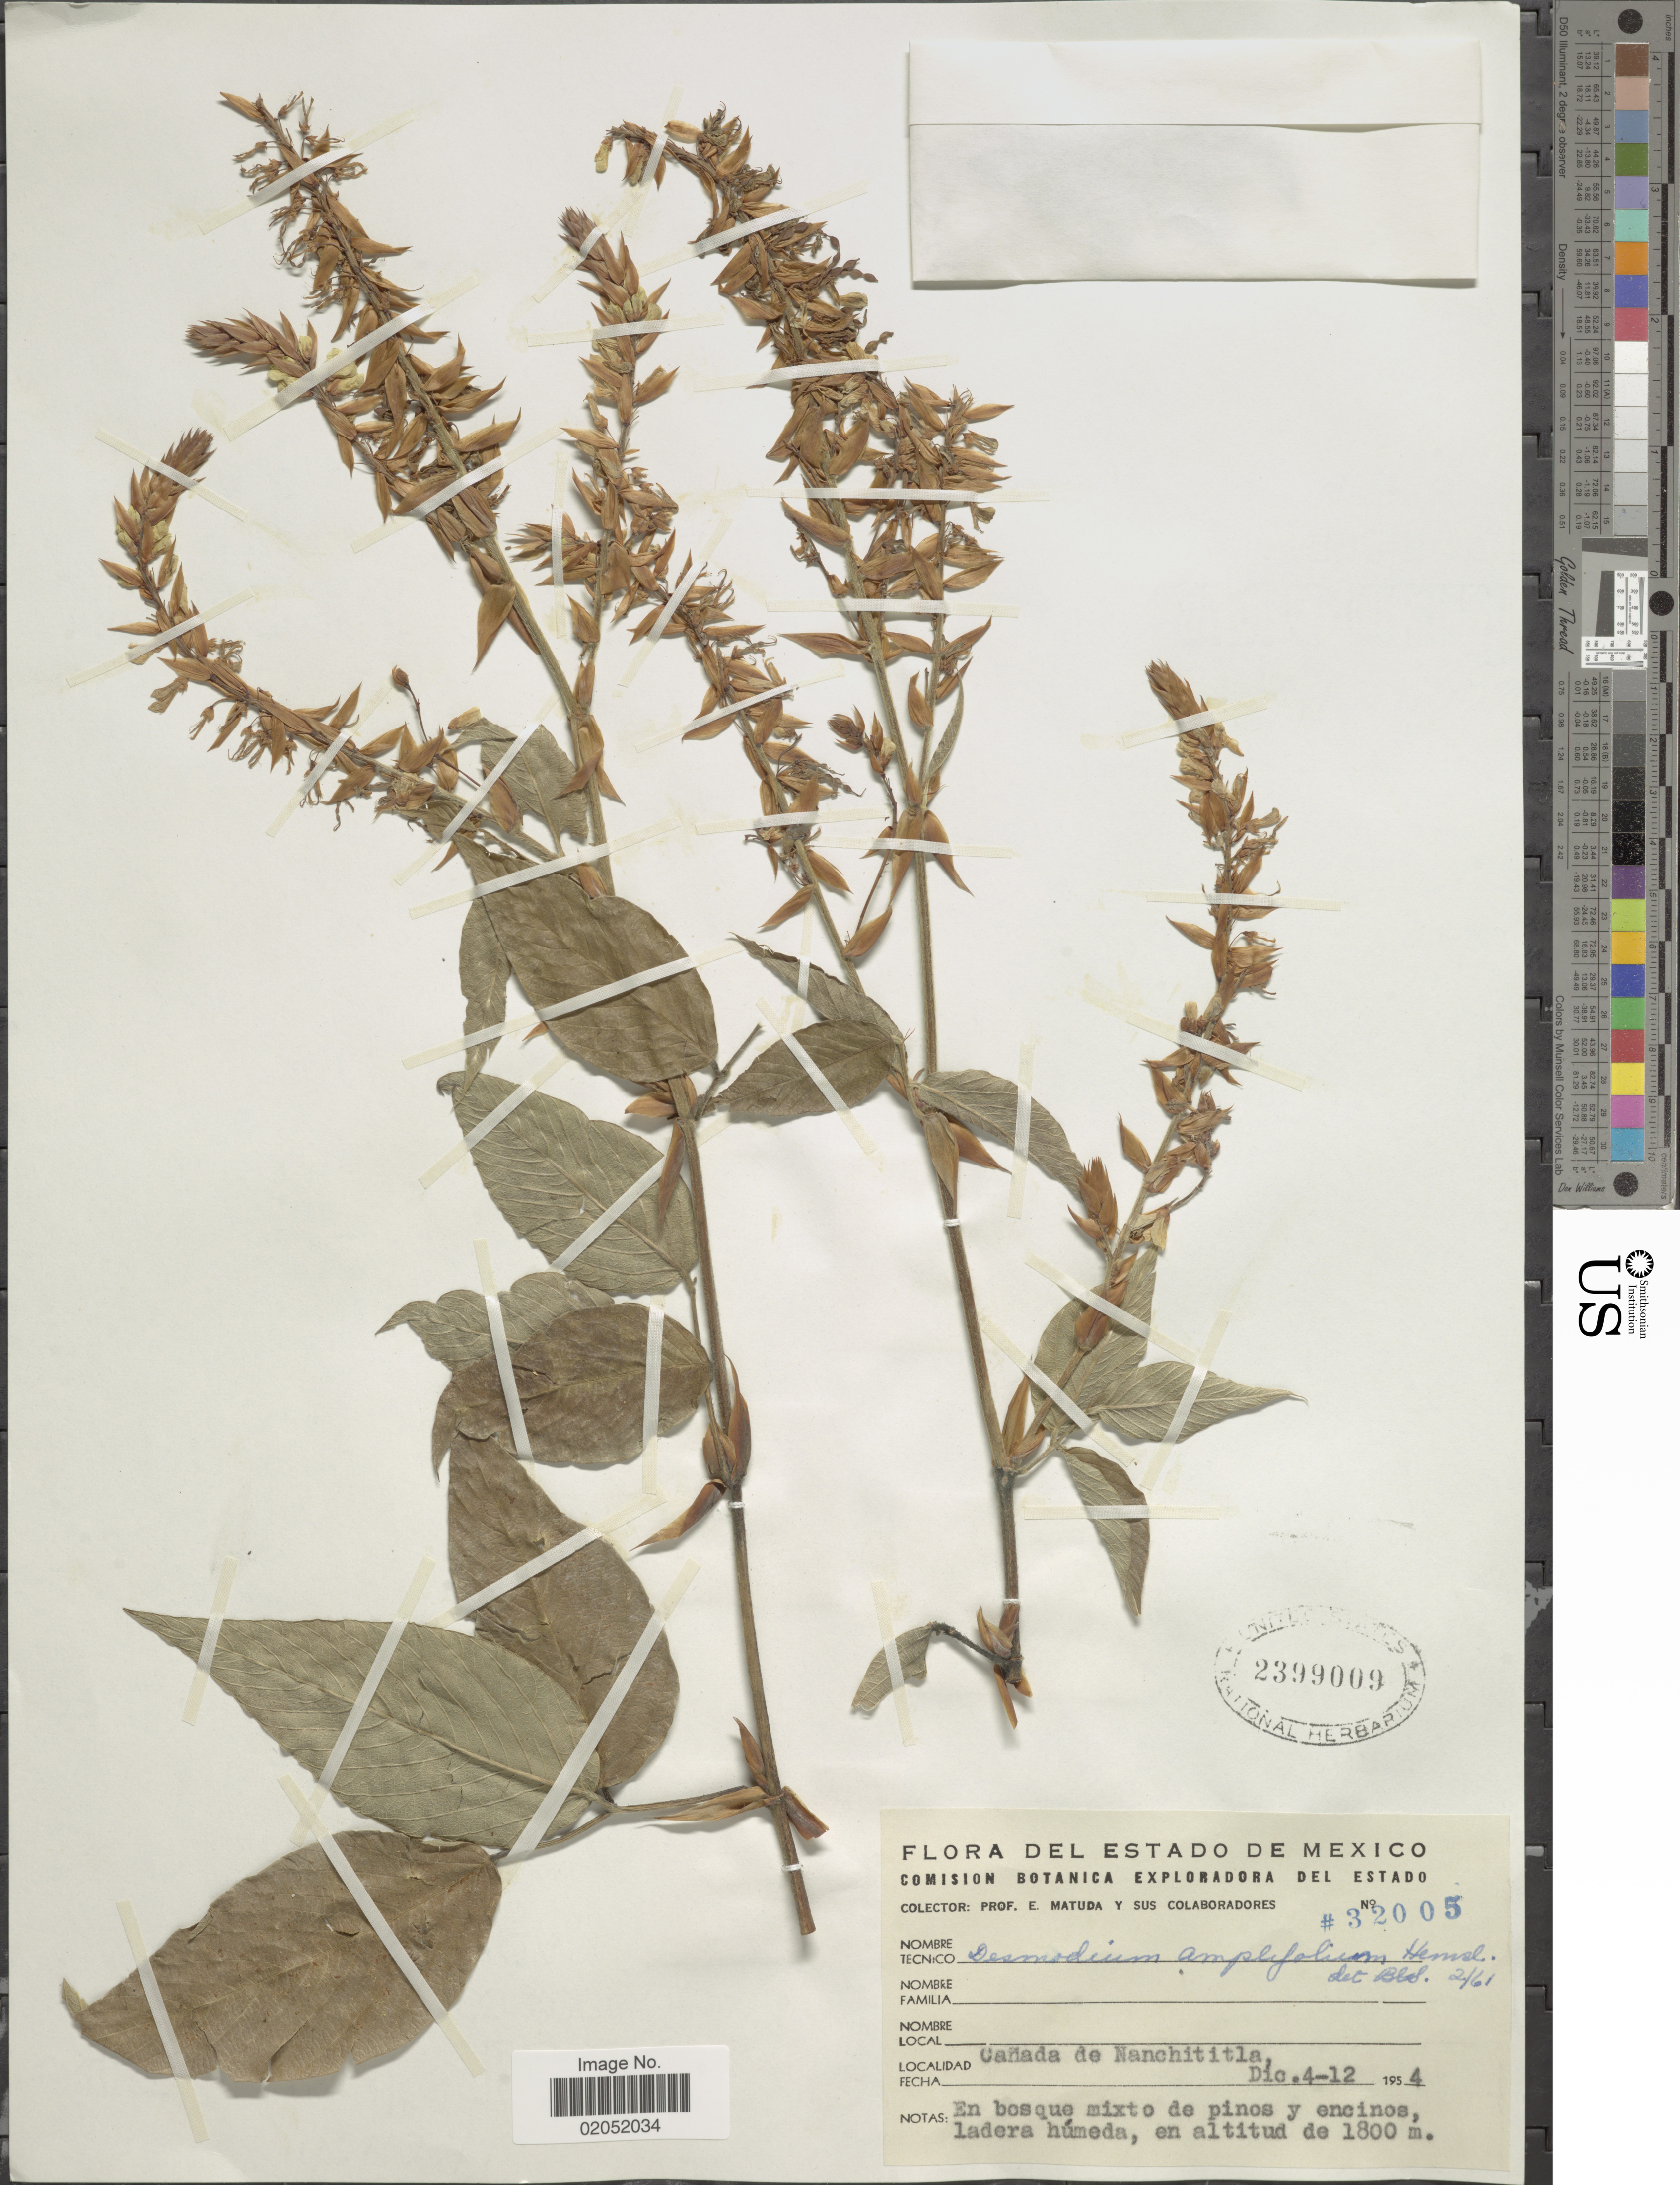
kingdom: Plantae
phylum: Tracheophyta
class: Magnoliopsida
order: Fabales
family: Fabaceae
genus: Desmodium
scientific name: Desmodium amplifolium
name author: Hemsl.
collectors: E. Matuda & et al.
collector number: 32005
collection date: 1954-12-04/1954-12-12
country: Mexico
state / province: México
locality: Canada de Nanchititla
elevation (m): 1800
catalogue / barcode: US 2399009